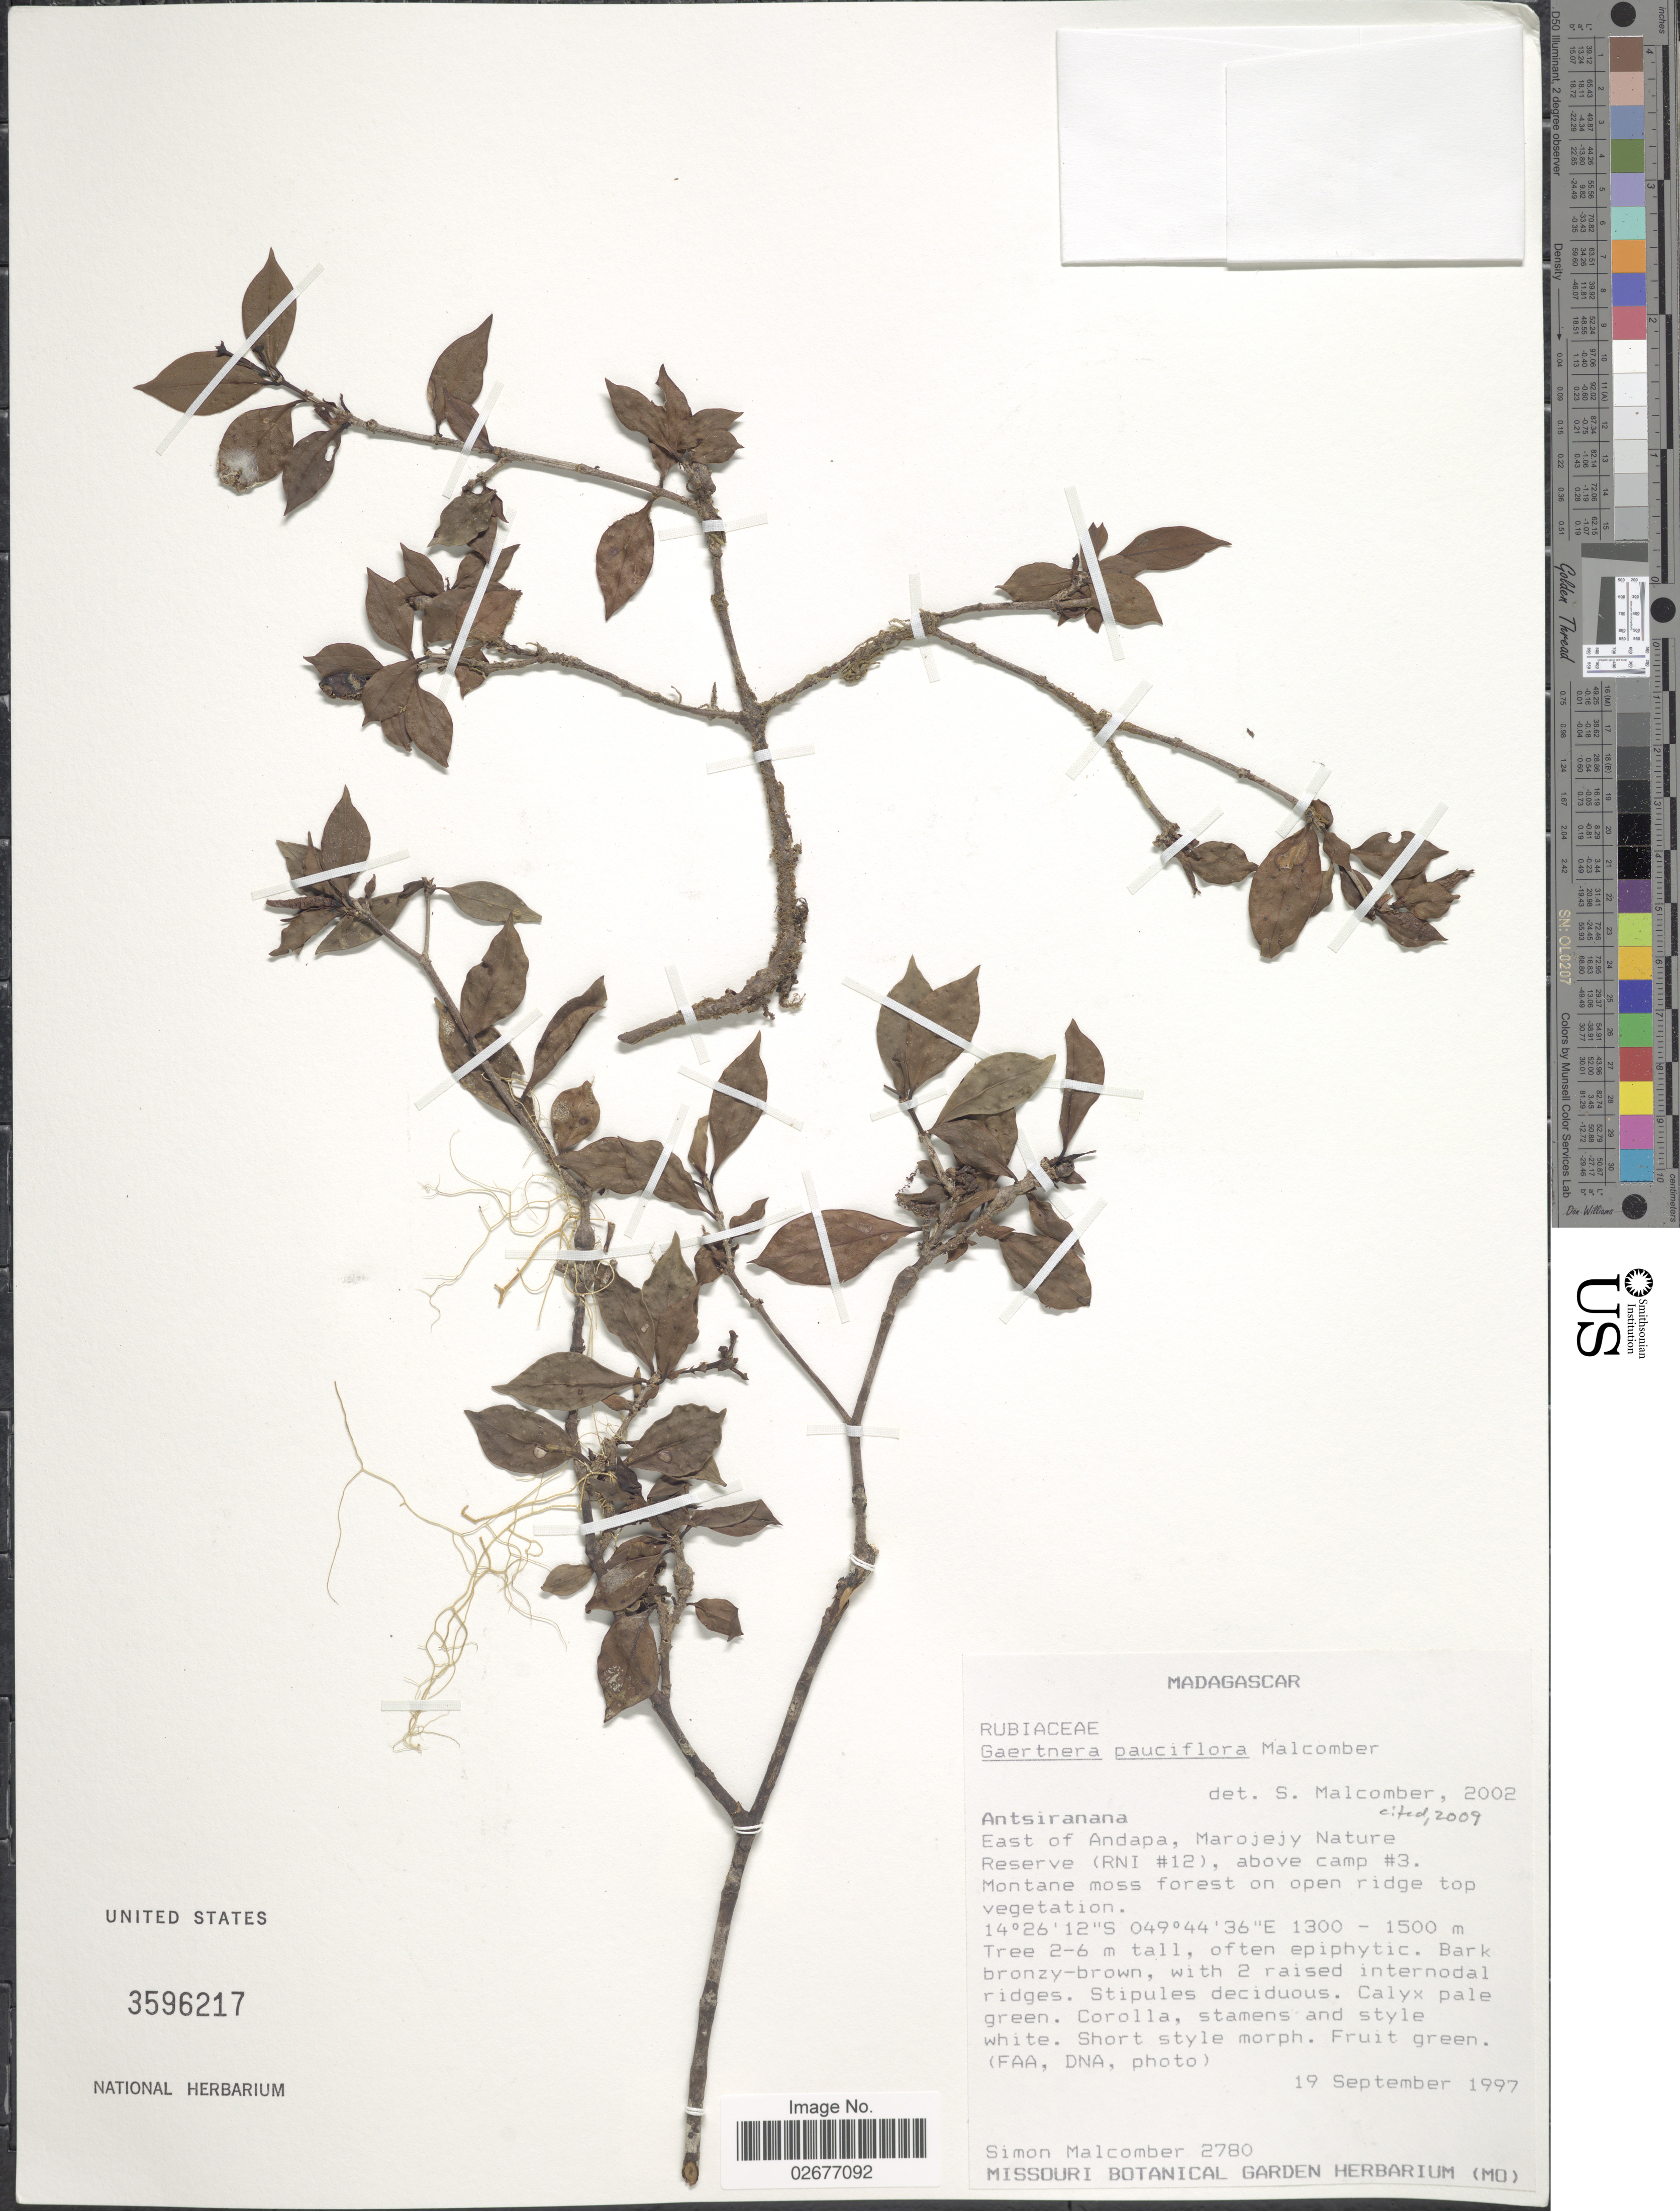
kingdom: Plantae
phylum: Tracheophyta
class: Magnoliopsida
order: Gentianales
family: Rubiaceae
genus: Gaertnera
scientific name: Gaertnera pauciflora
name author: Malcomber & A.P. Davis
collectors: S. T. Malcomber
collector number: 2780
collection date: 1997-09-19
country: Madagascar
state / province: Sava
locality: East of Andapa, Marojejy Nature Reserve (RNI #12), above camp # 3, Montane moss forest on open ridge top vegetation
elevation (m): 1300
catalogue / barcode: US 3596217